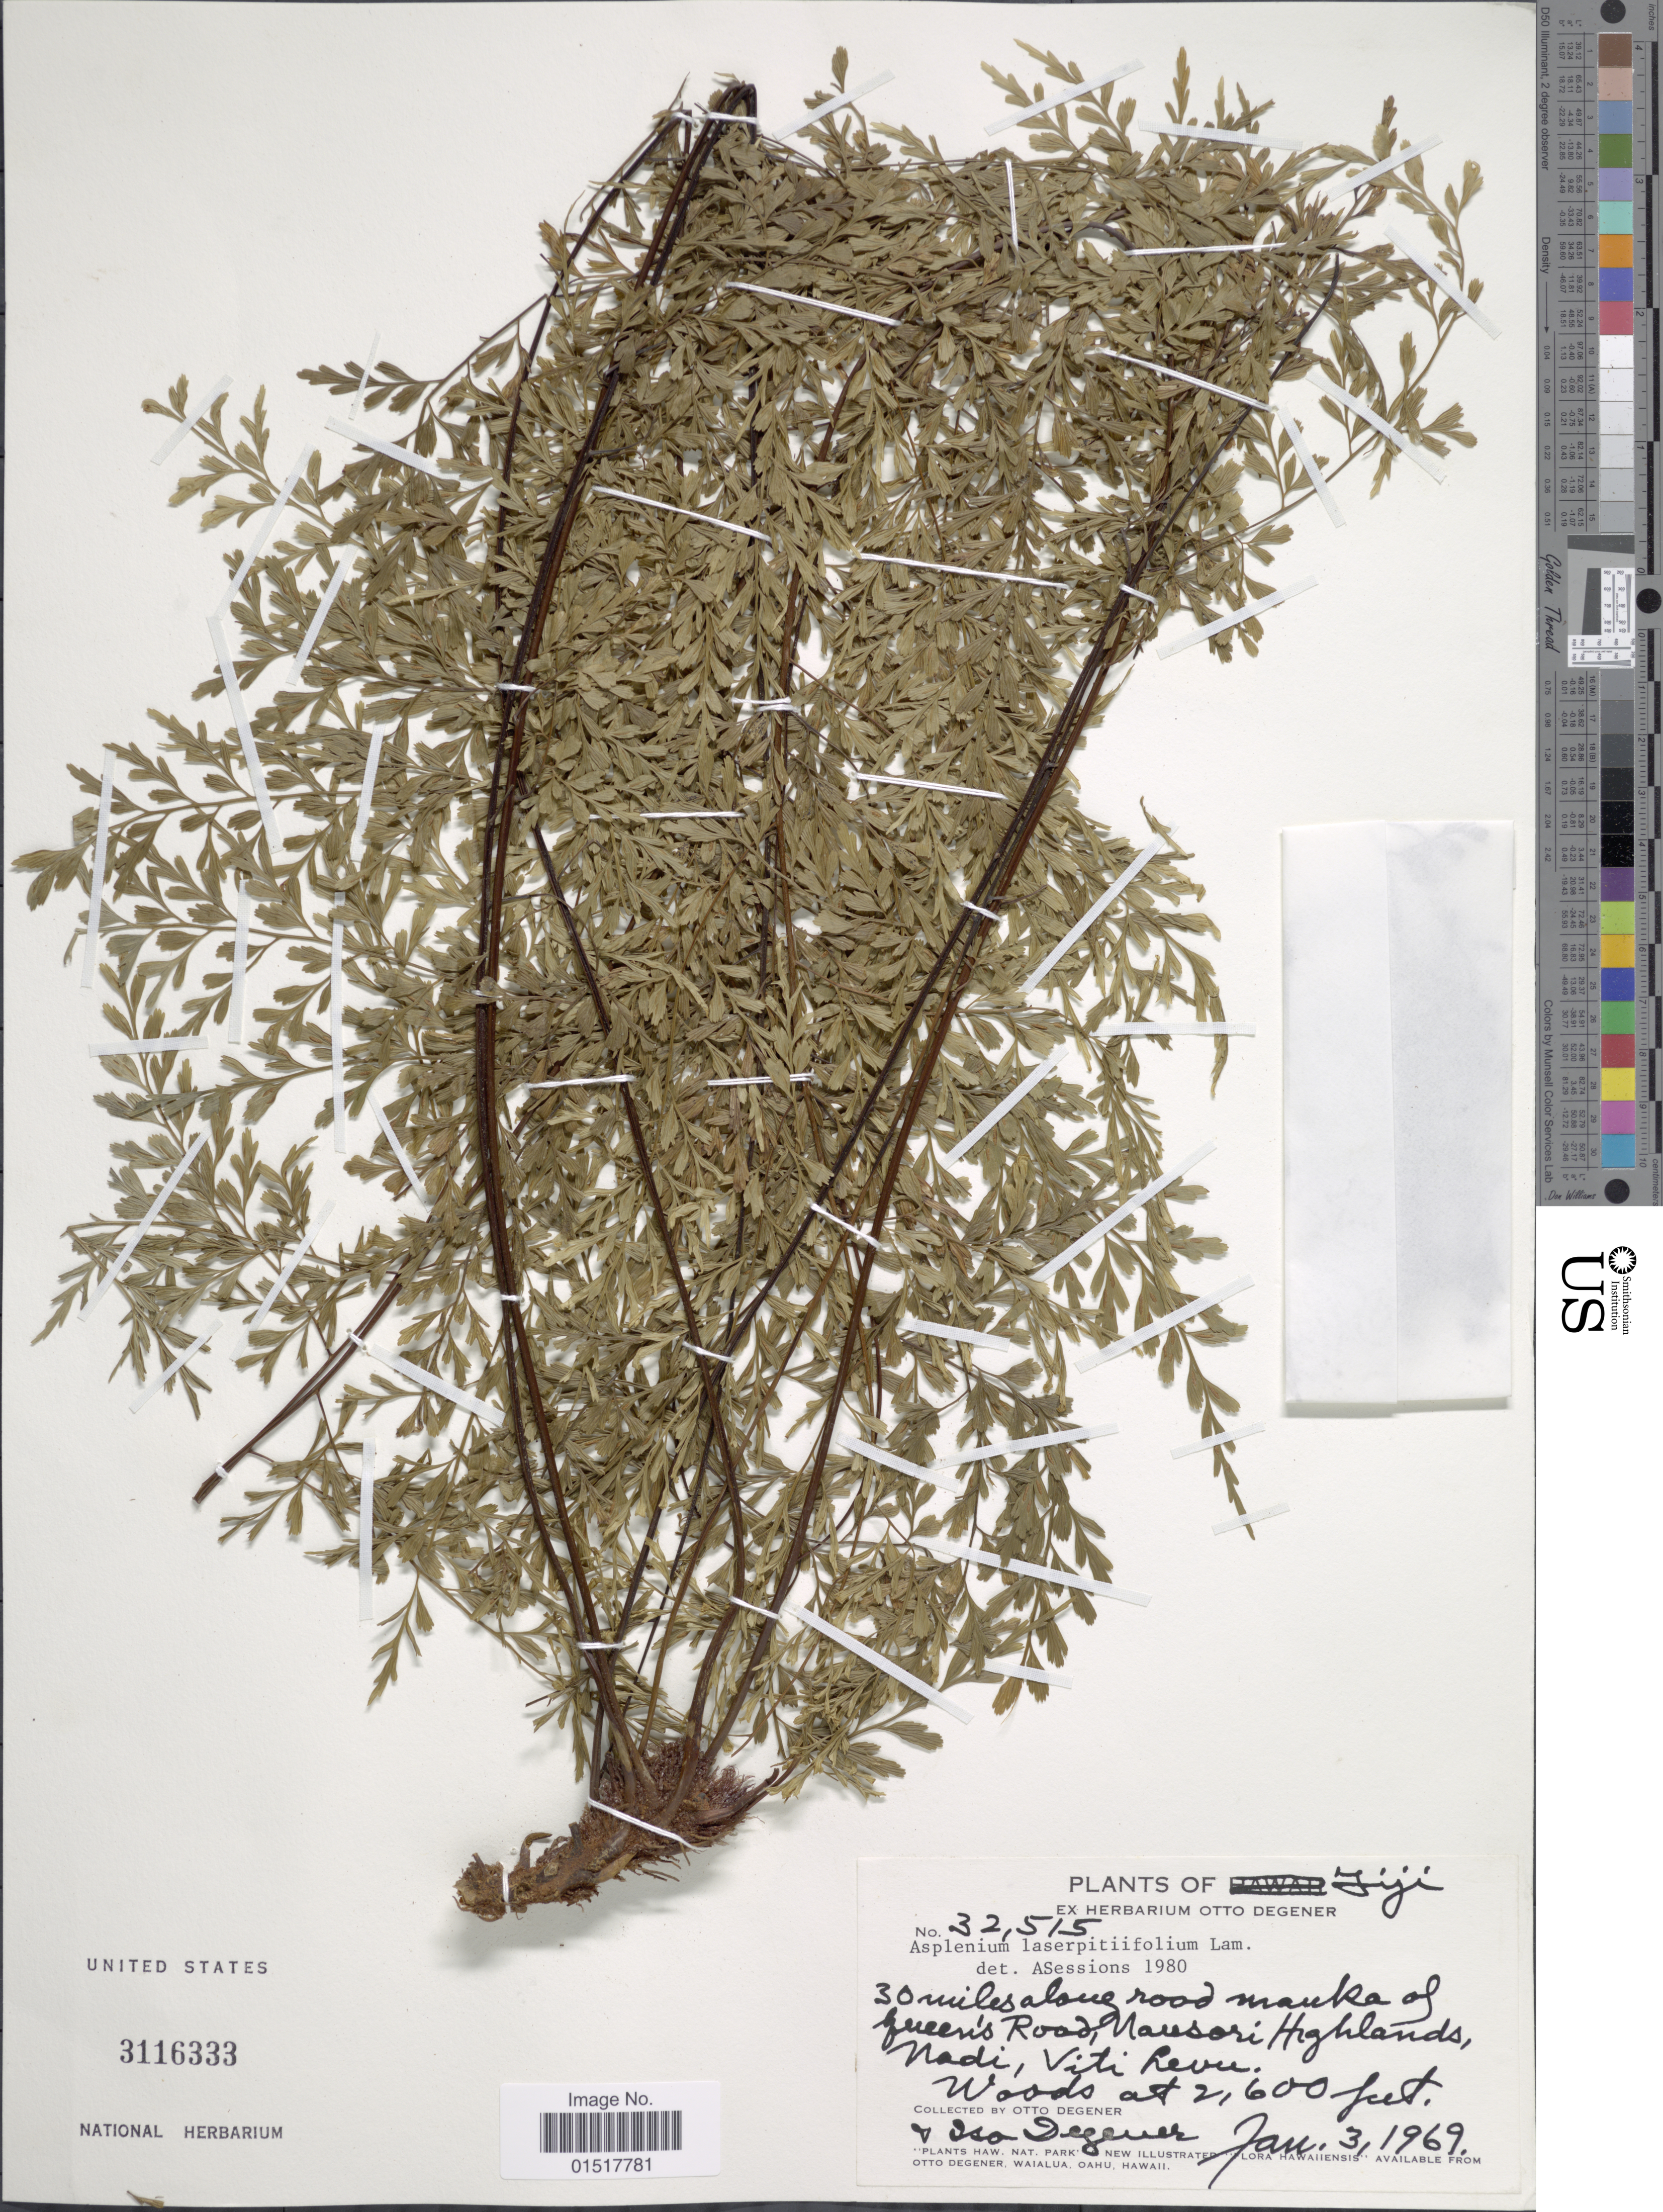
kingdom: Plantae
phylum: Tracheophyta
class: Polypodiopsida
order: Polypodiales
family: Aspleniaceae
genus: Asplenium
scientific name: Asplenium laserpitiifolium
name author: Lam.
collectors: O. Degener & I. Degener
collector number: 32515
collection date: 1969-01-03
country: Fiji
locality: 30 miles along road Mauka of Queen's Road, Mausori Highlands, Nadi, Viti Levu.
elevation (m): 792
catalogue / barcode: US 3116333